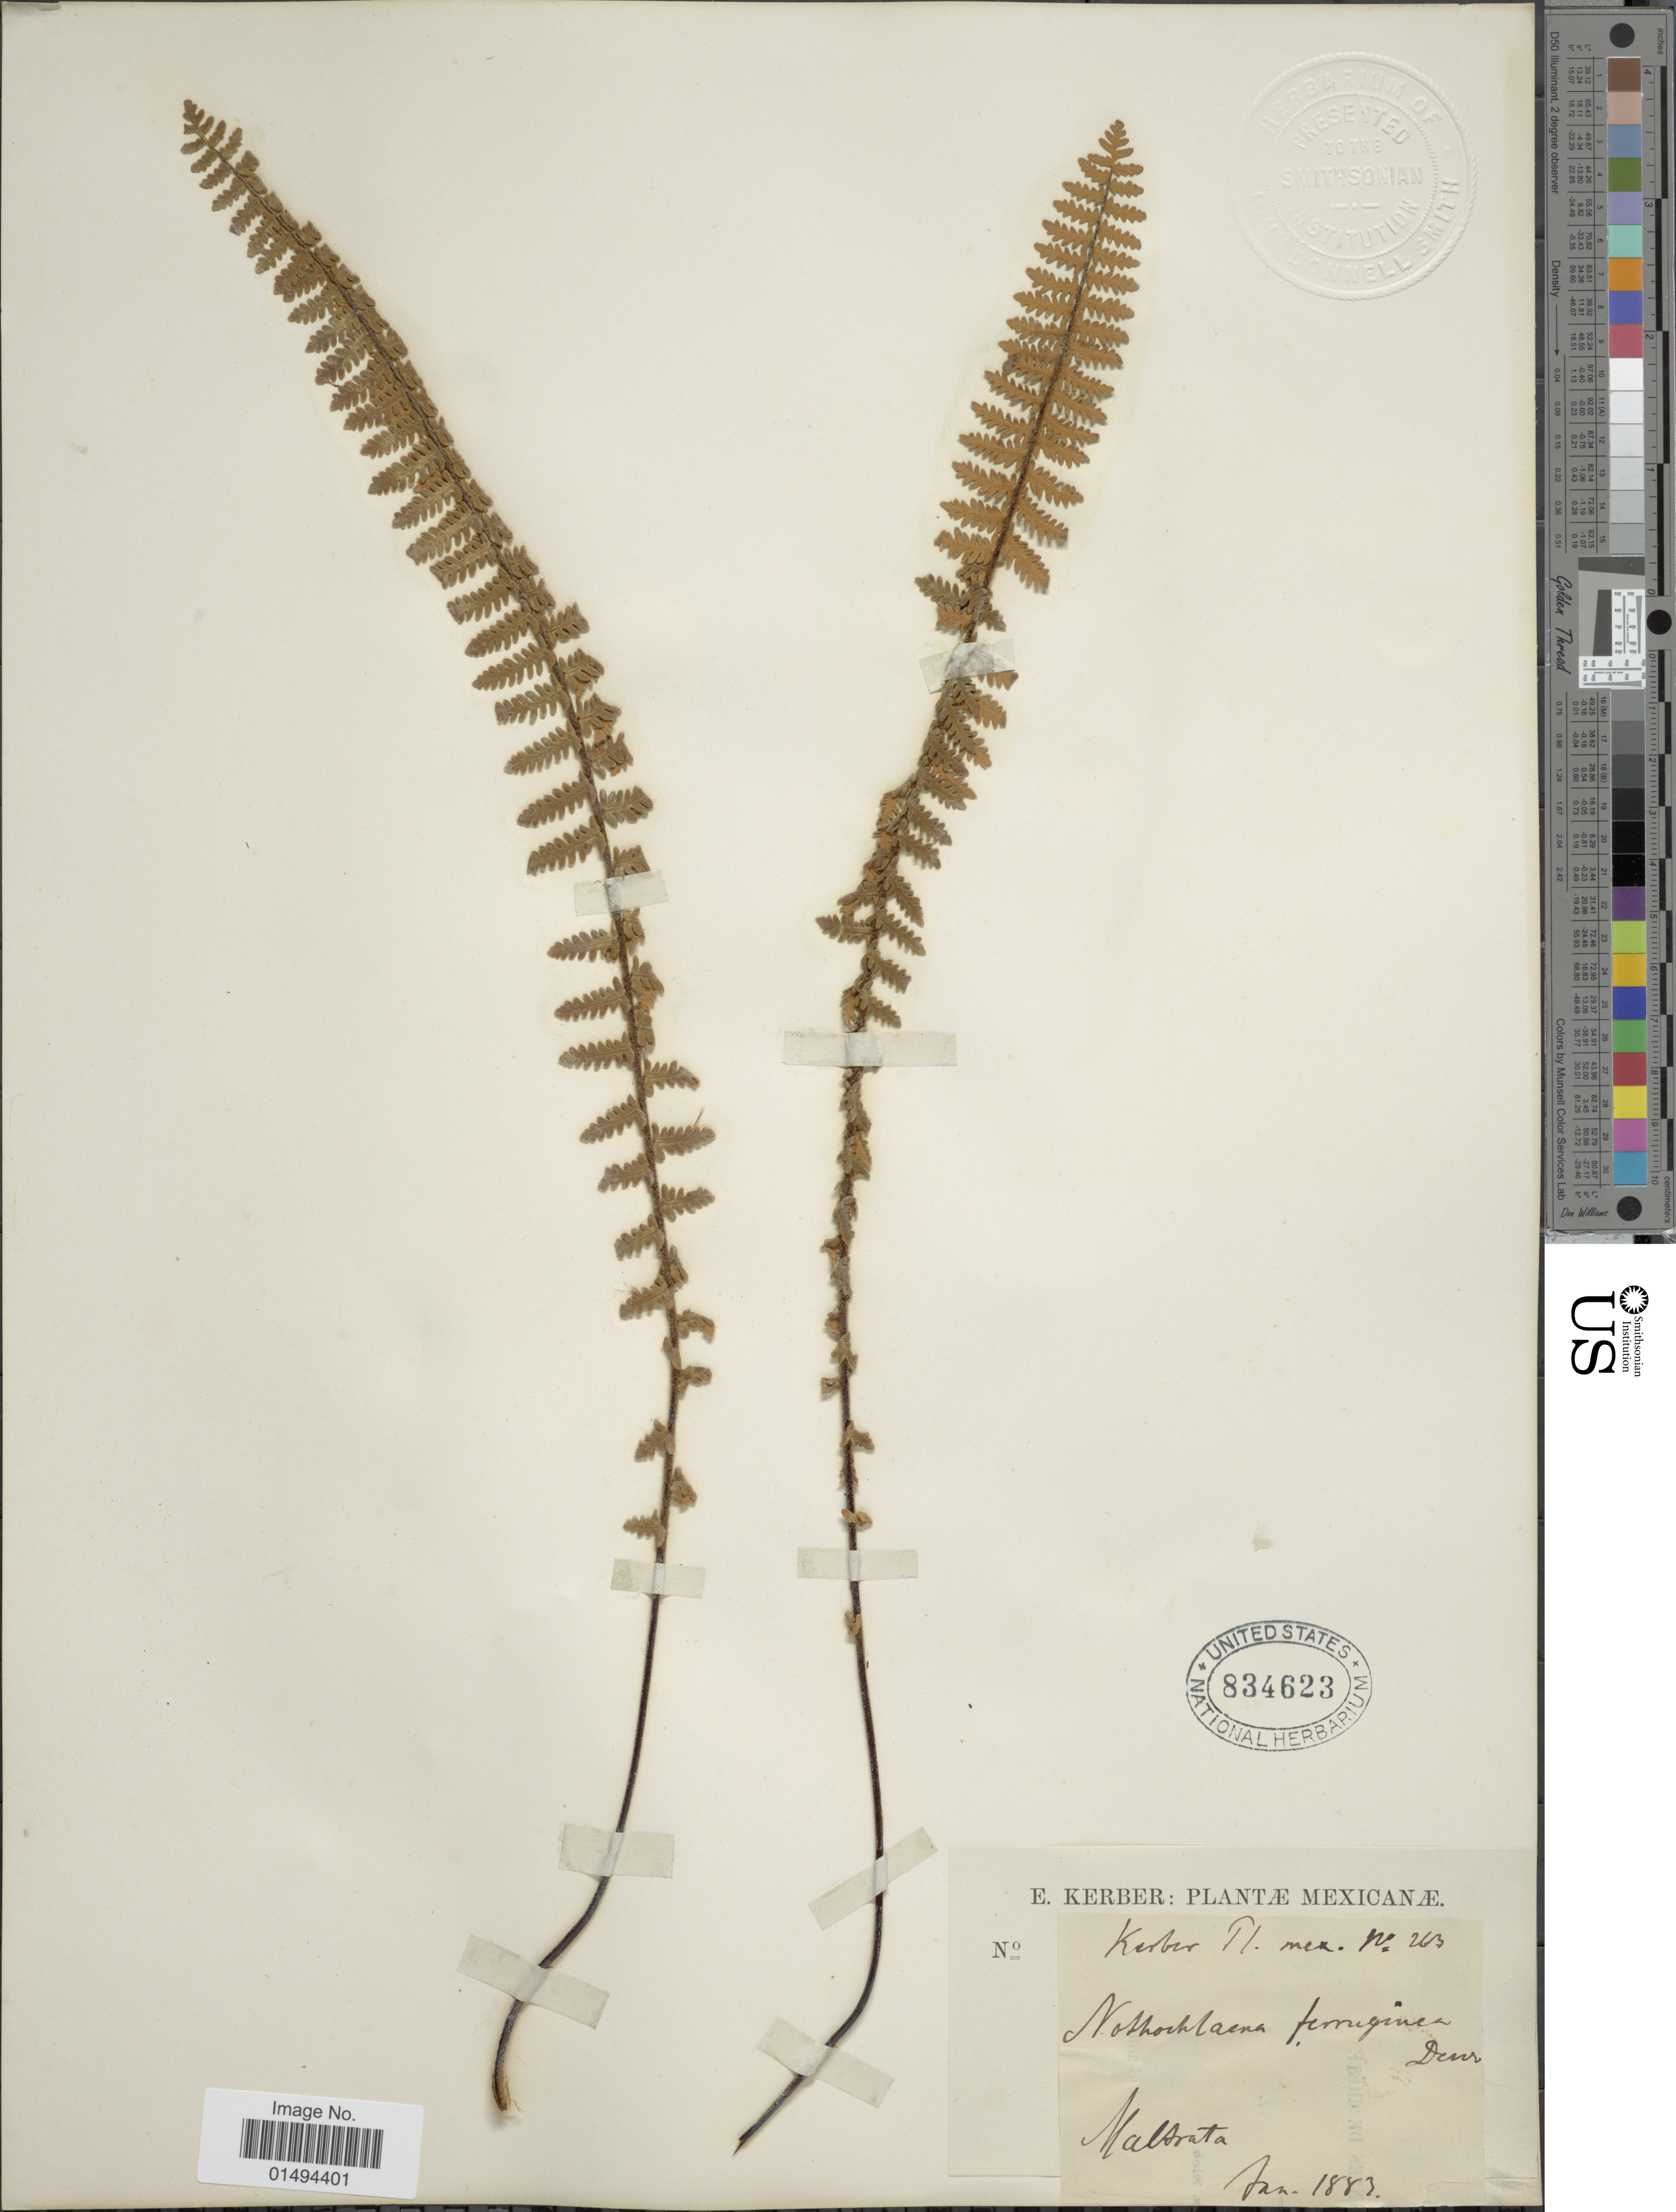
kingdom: Plantae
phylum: Tracheophyta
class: Polypodiopsida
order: Polypodiales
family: Pteridaceae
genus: Myriopteris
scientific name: Myriopteris aurea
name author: (Poir.) Grusz & Windham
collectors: E. Kerber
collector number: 263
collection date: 1883-01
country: Mexico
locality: Maltrata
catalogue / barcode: US 834623